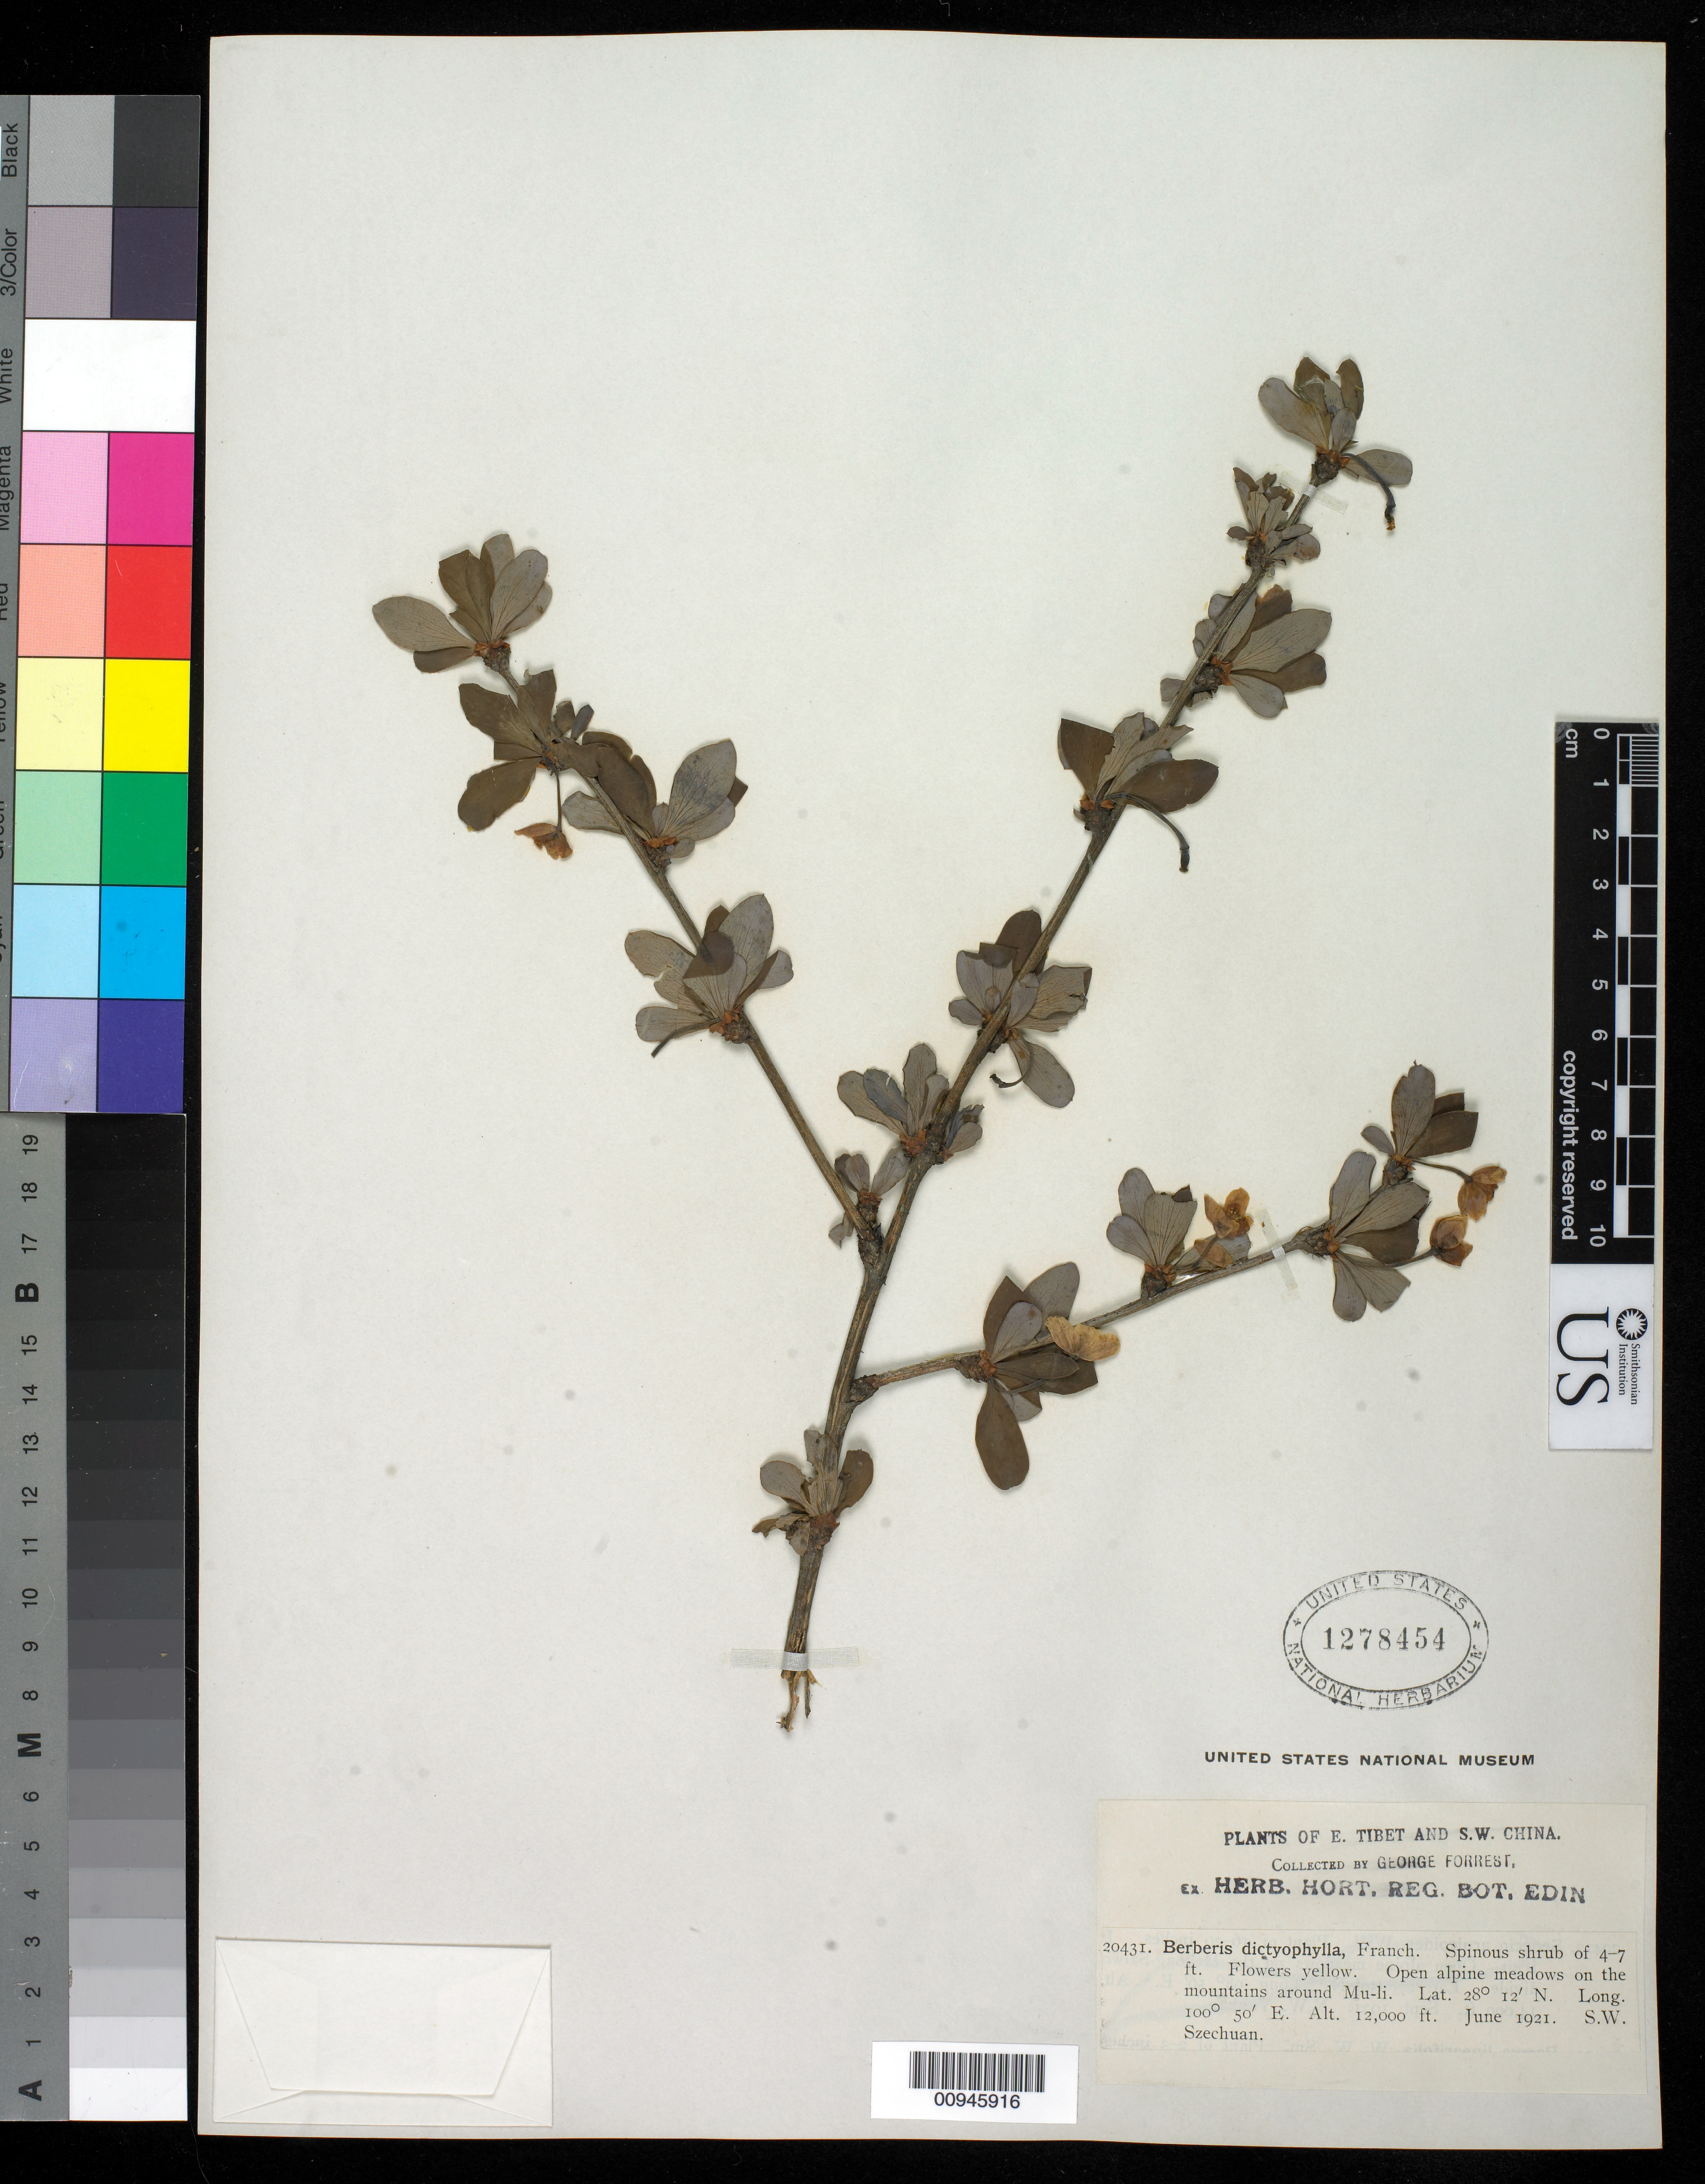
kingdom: Plantae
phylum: Tracheophyta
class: Magnoliopsida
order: Ranunculales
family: Berberidaceae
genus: Berberis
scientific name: Berberis dictyophylla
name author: Franch.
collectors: G. Forrest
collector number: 20431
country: China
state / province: Sichuan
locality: Mountains around Mu-li.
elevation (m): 3658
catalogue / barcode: US 1278454